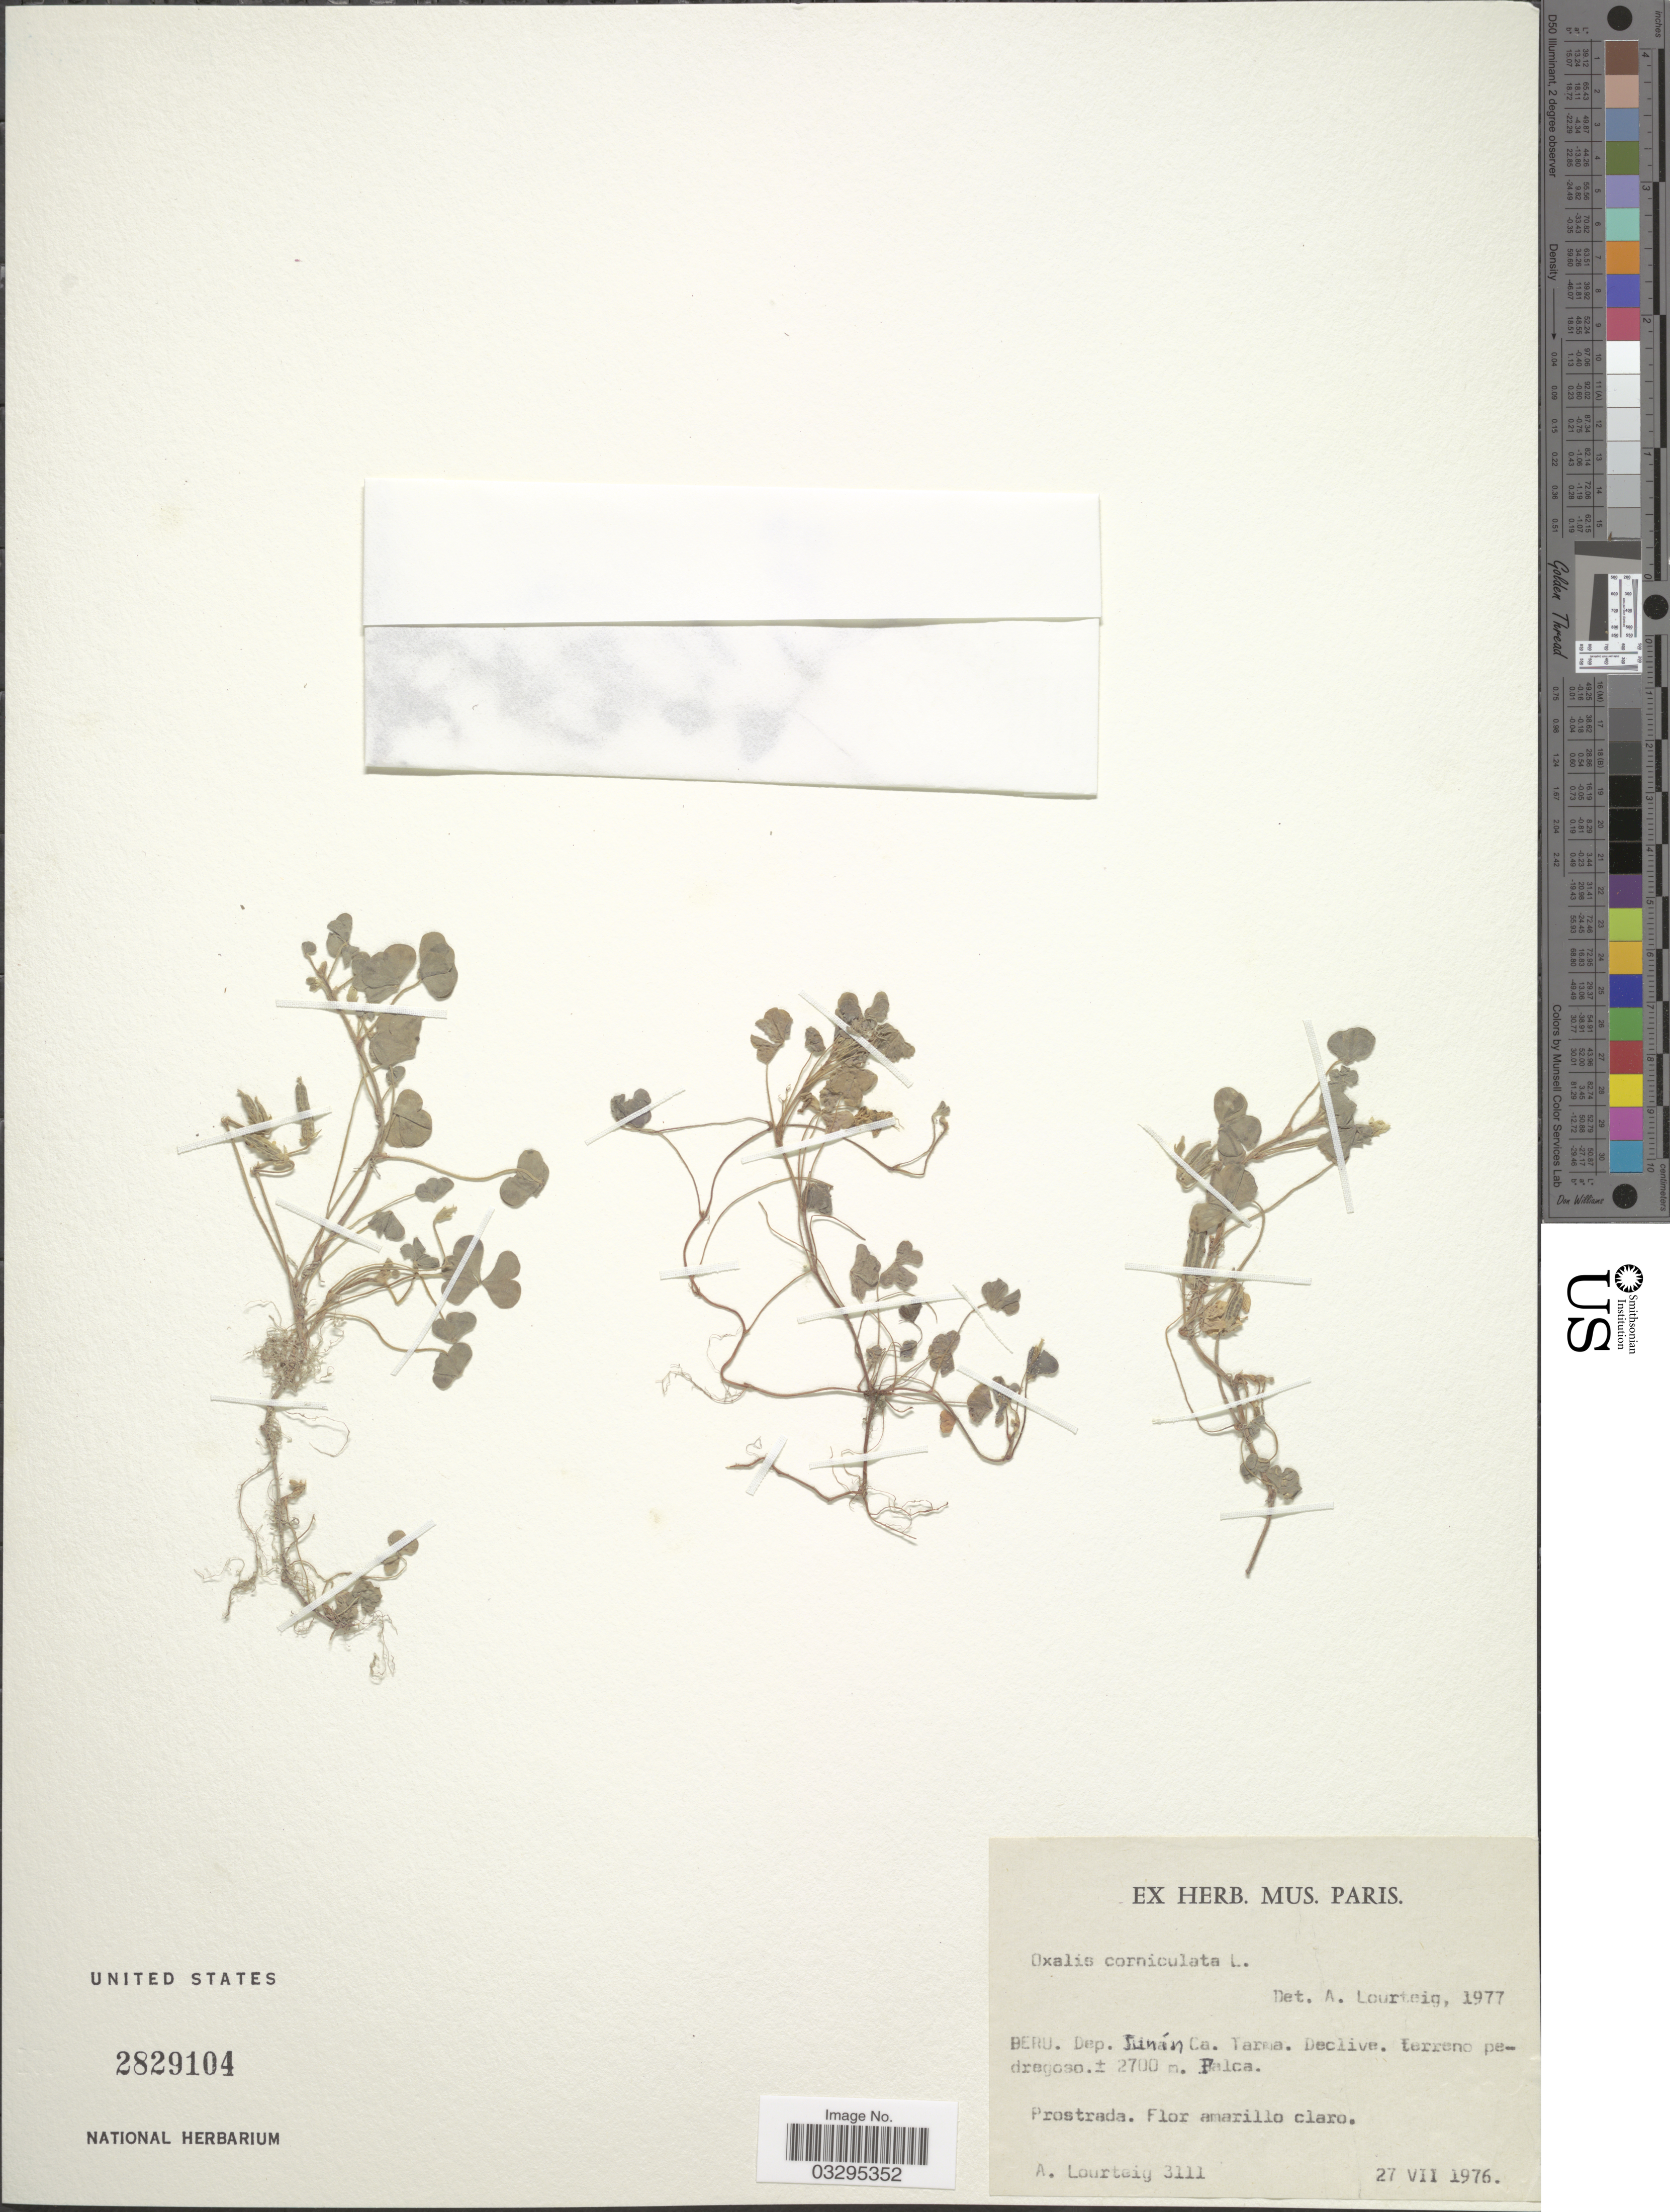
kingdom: Plantae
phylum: Tracheophyta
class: Magnoliopsida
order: Oxalidales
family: Oxalidaceae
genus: Oxalis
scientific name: Oxalis corniculata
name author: L.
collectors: A. Lourteig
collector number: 3111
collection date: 1976-07-27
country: Peru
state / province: Junín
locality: Dep. Junín Ca. Tarma. Declive. Terreno pedragoso. Falca.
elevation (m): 2700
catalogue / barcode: US 2829104